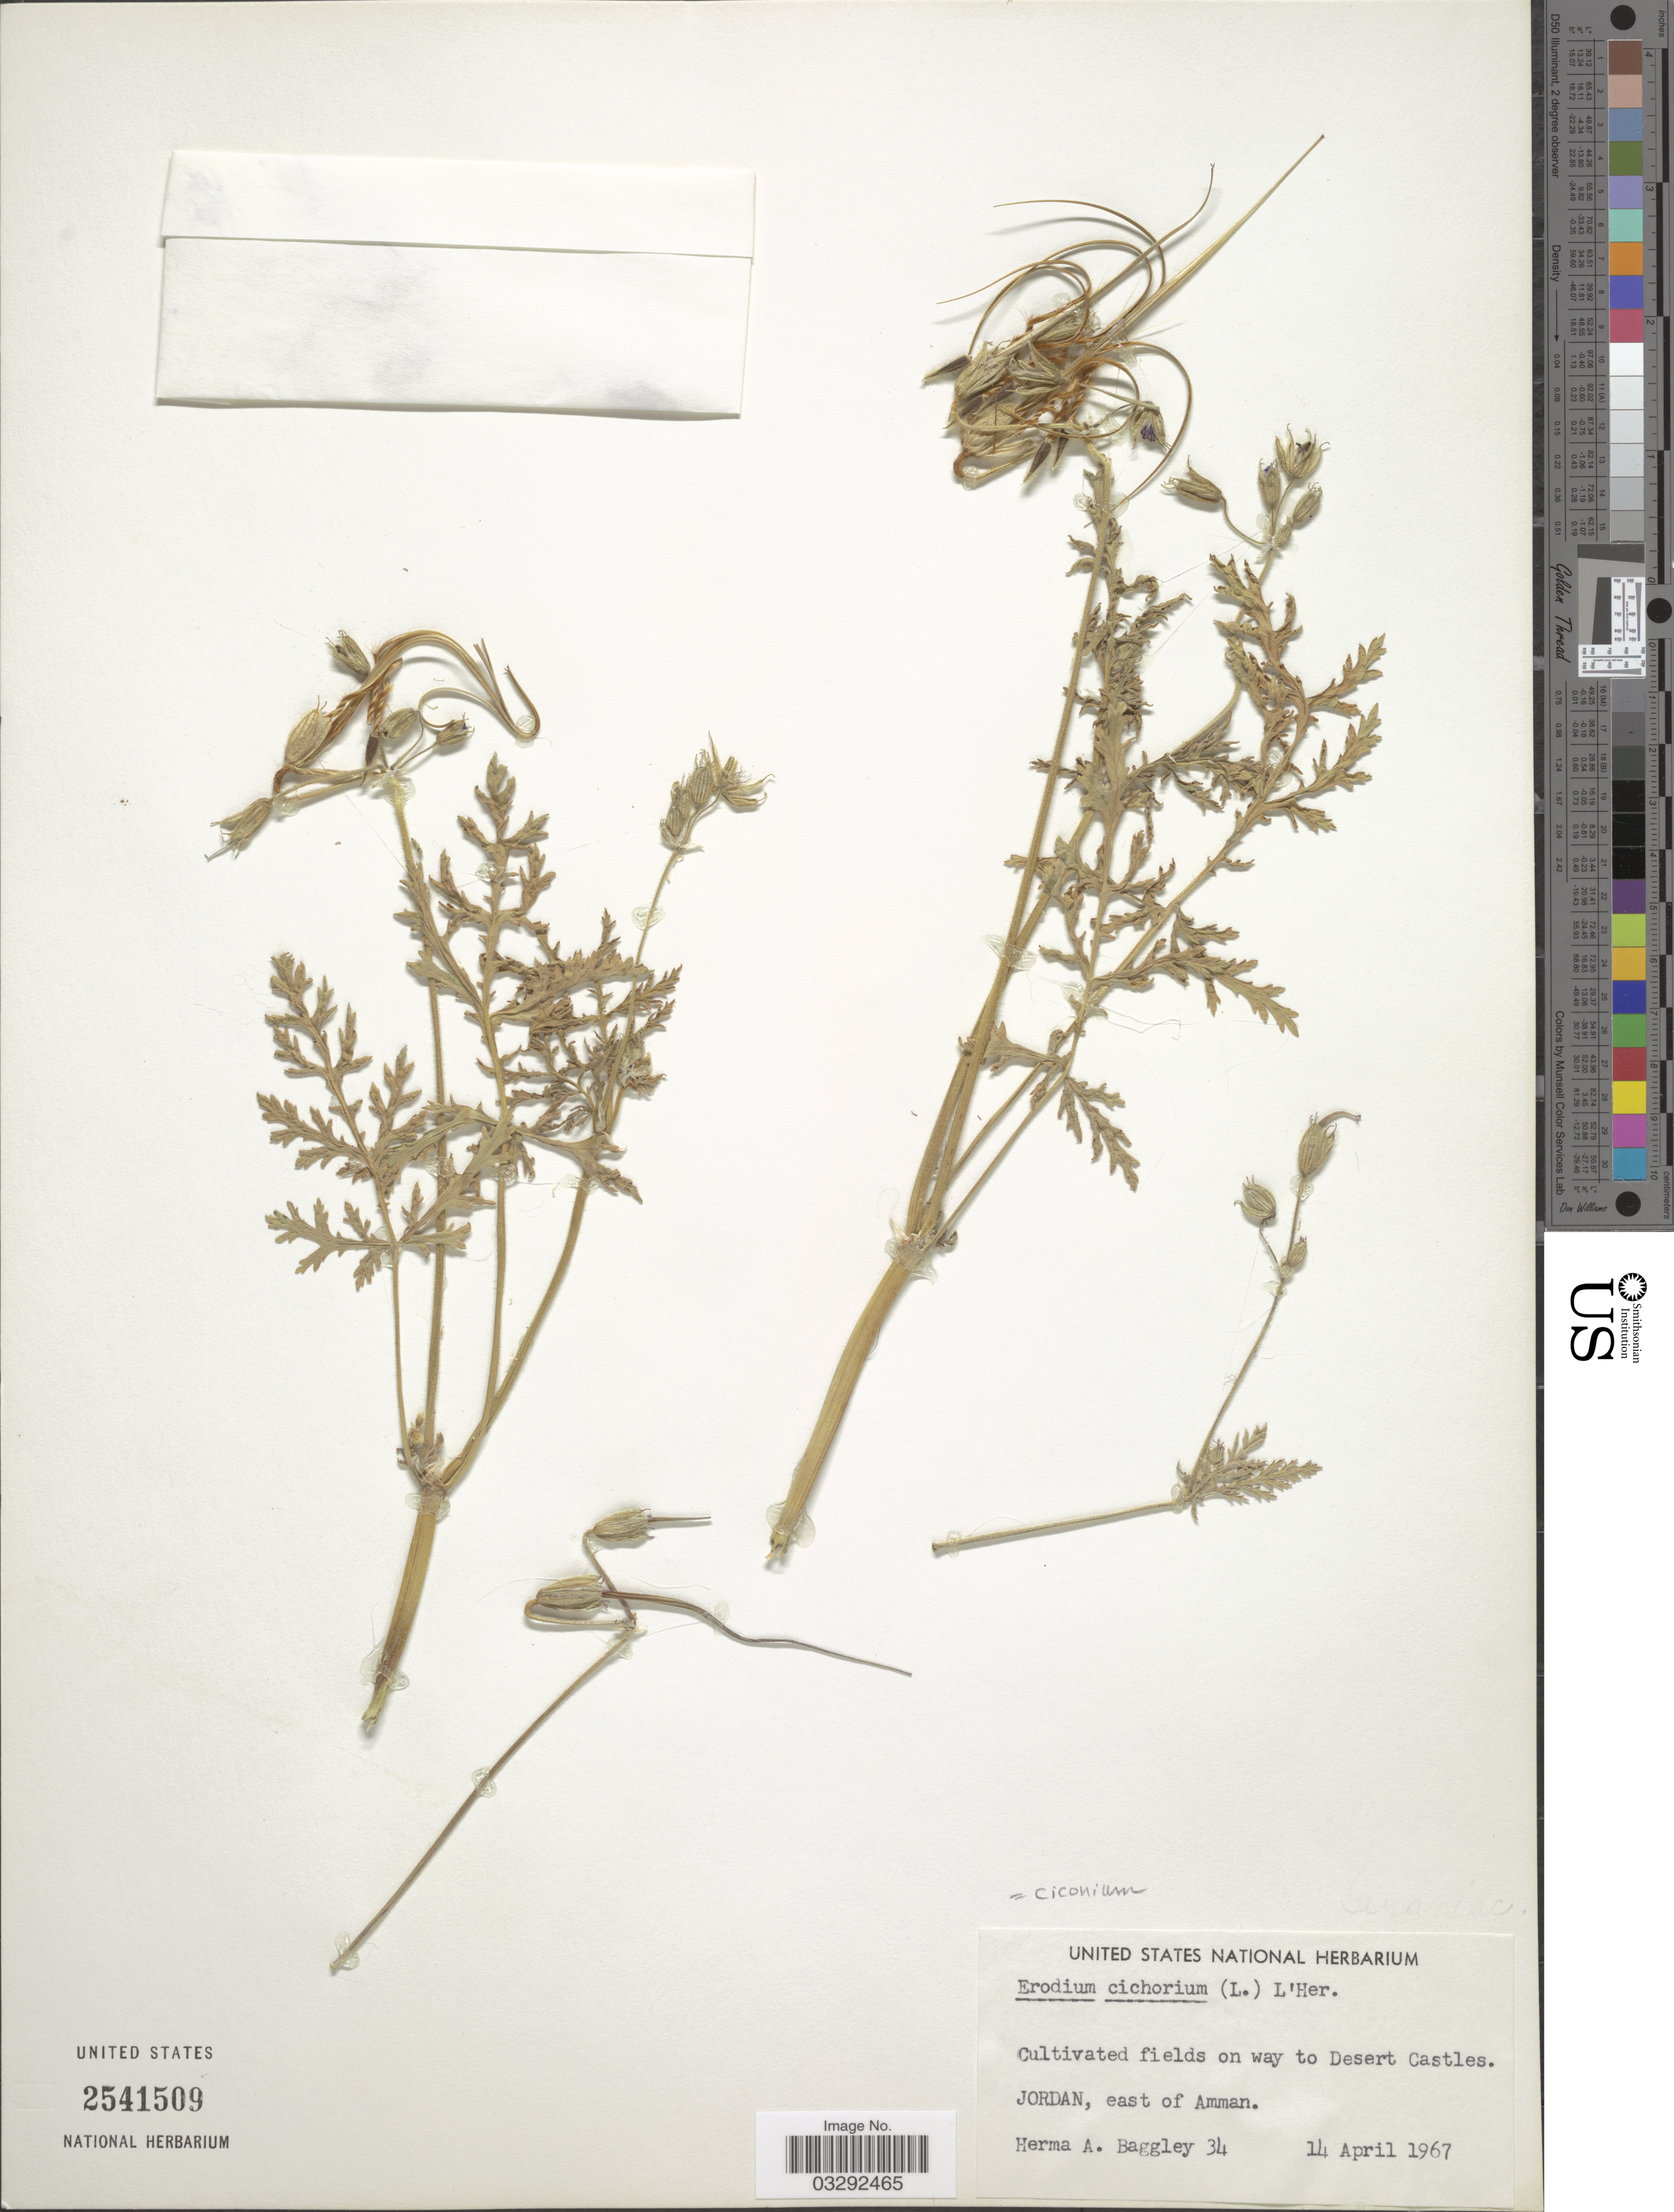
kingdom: Plantae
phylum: Tracheophyta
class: Magnoliopsida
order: Geraniales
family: Geraniaceae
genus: Erodium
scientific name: Erodium ciconium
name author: (L.) L'Hér.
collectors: H. Baggley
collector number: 34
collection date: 1967-04-14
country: Jordan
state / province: Amman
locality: Cultivated fields on way to Desert Castles. East of Amman.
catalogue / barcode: US 2541509